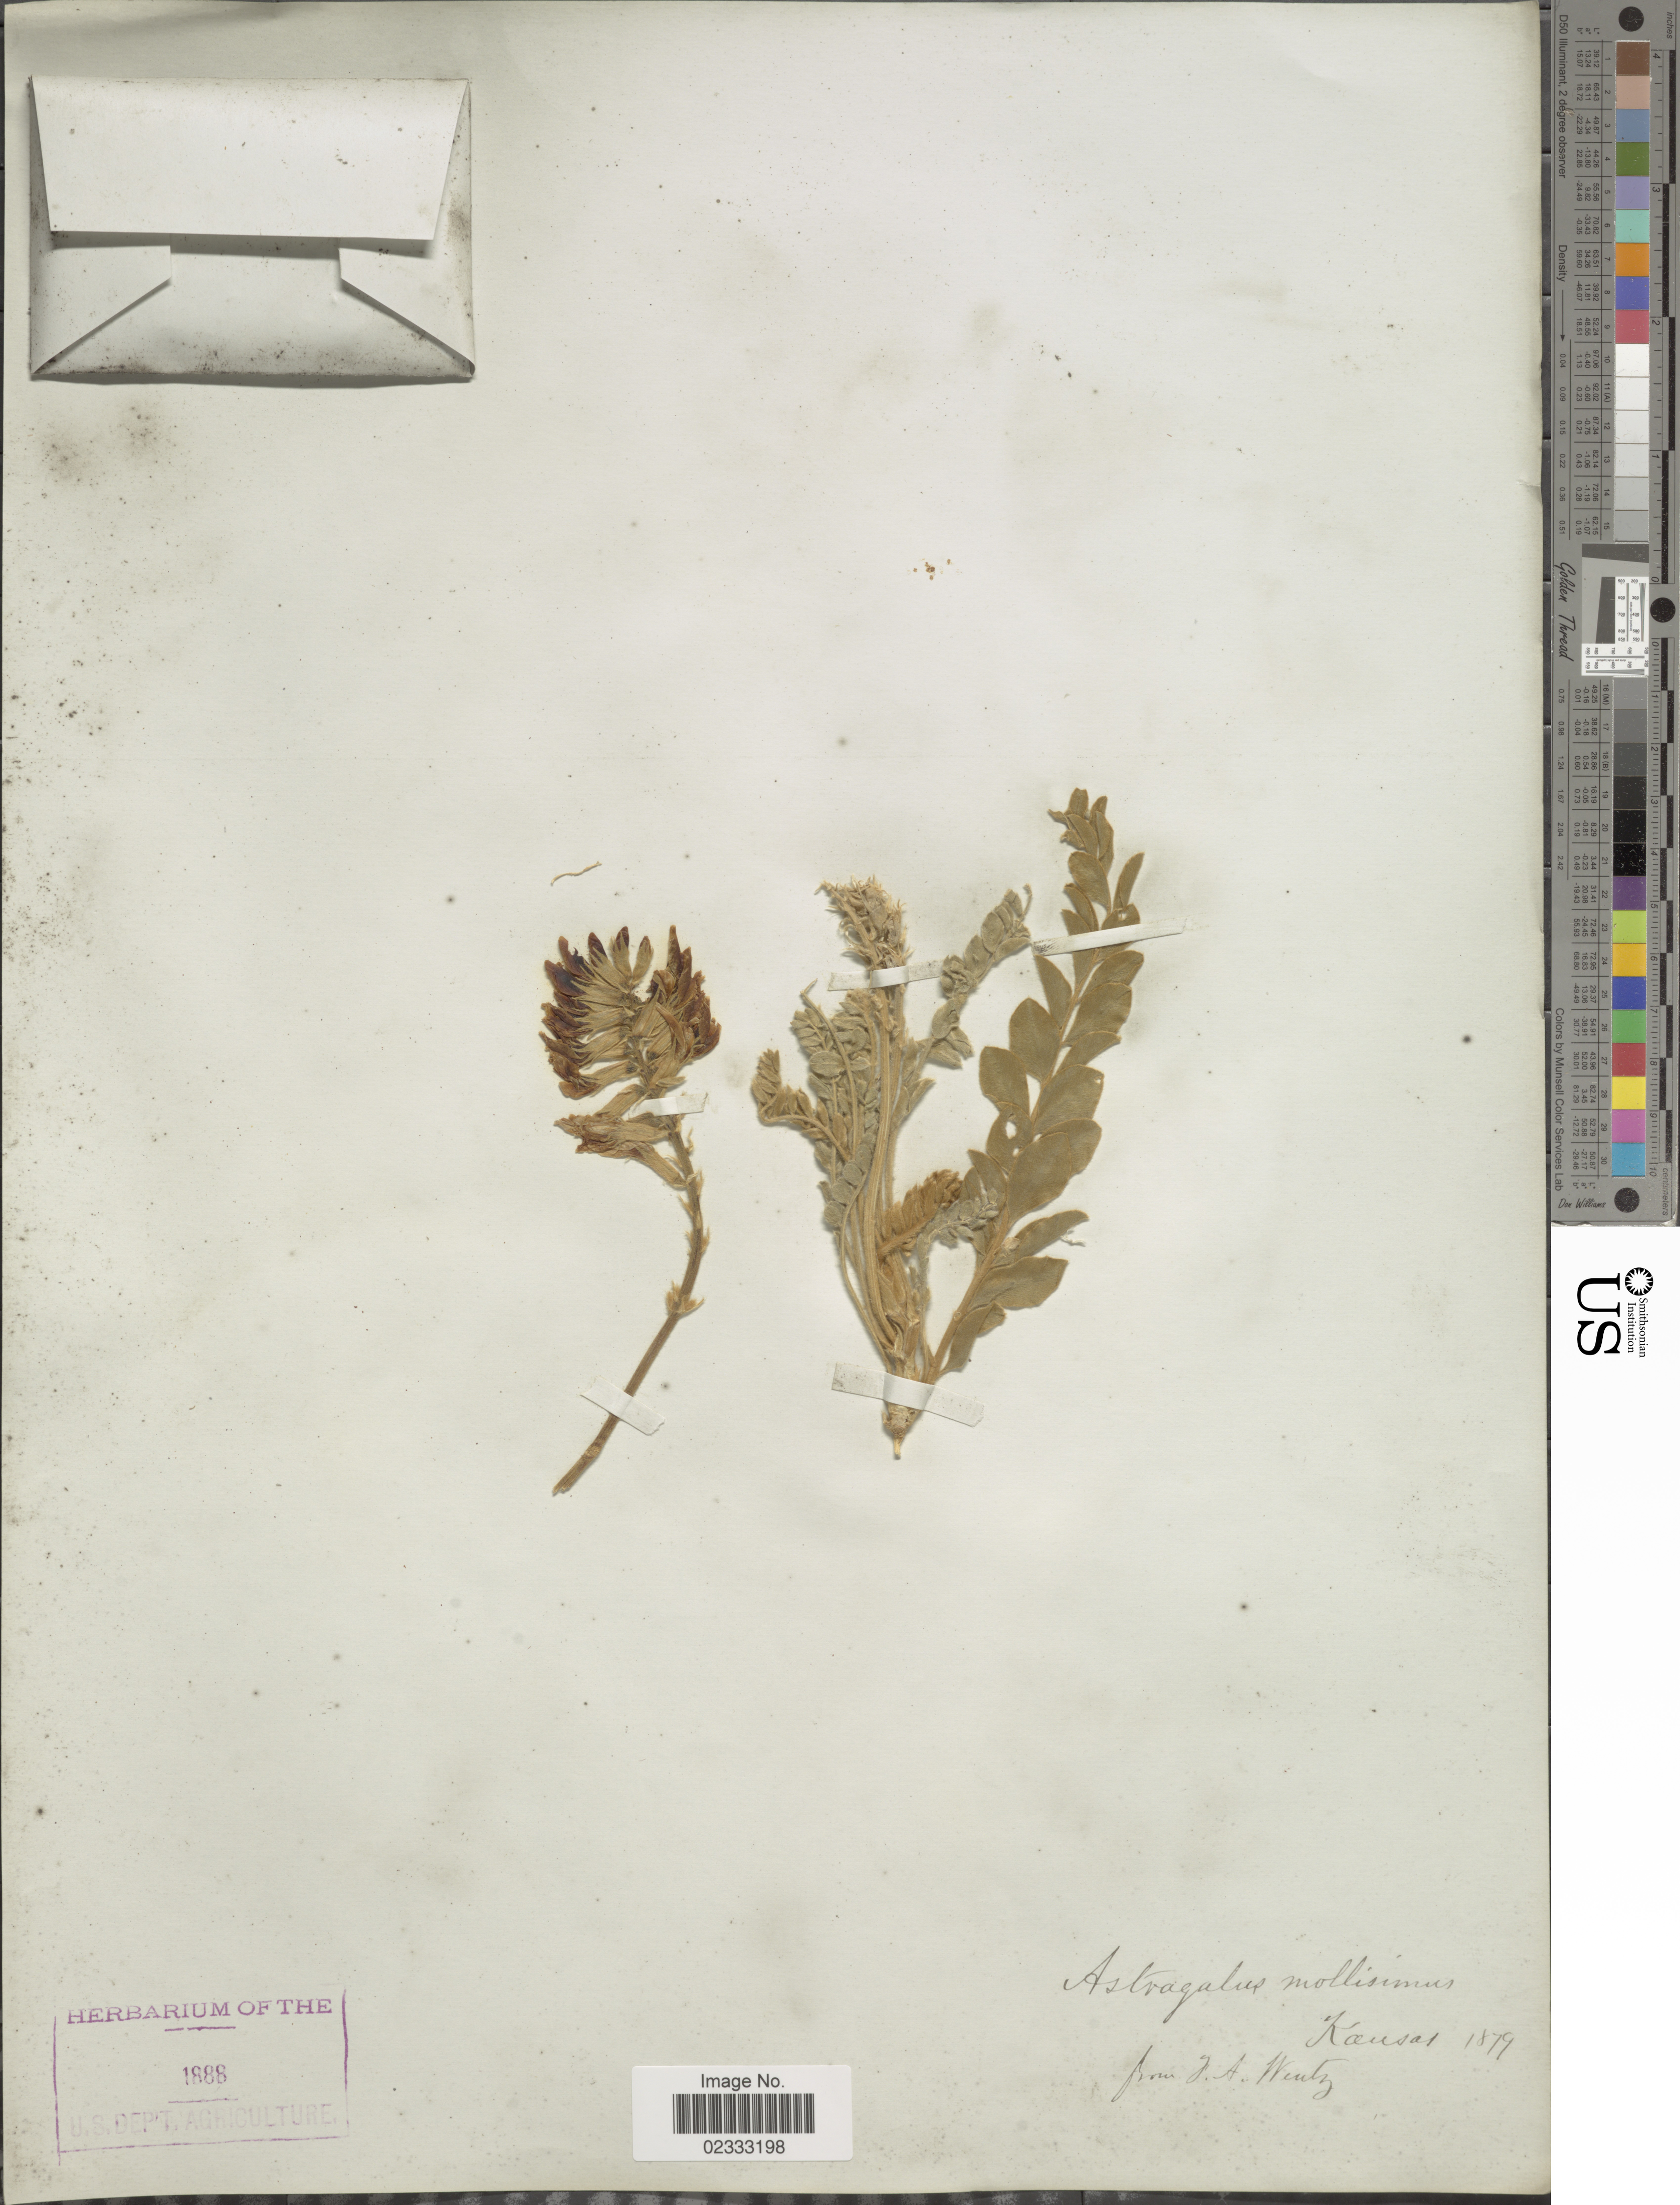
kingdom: Plantae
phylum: Tracheophyta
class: Magnoliopsida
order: Fabales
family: Fabaceae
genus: Astragalus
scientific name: Astragalus mollissimus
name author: Torr.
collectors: F. Wentz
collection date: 1879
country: United States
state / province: Kansas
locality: Kansas.